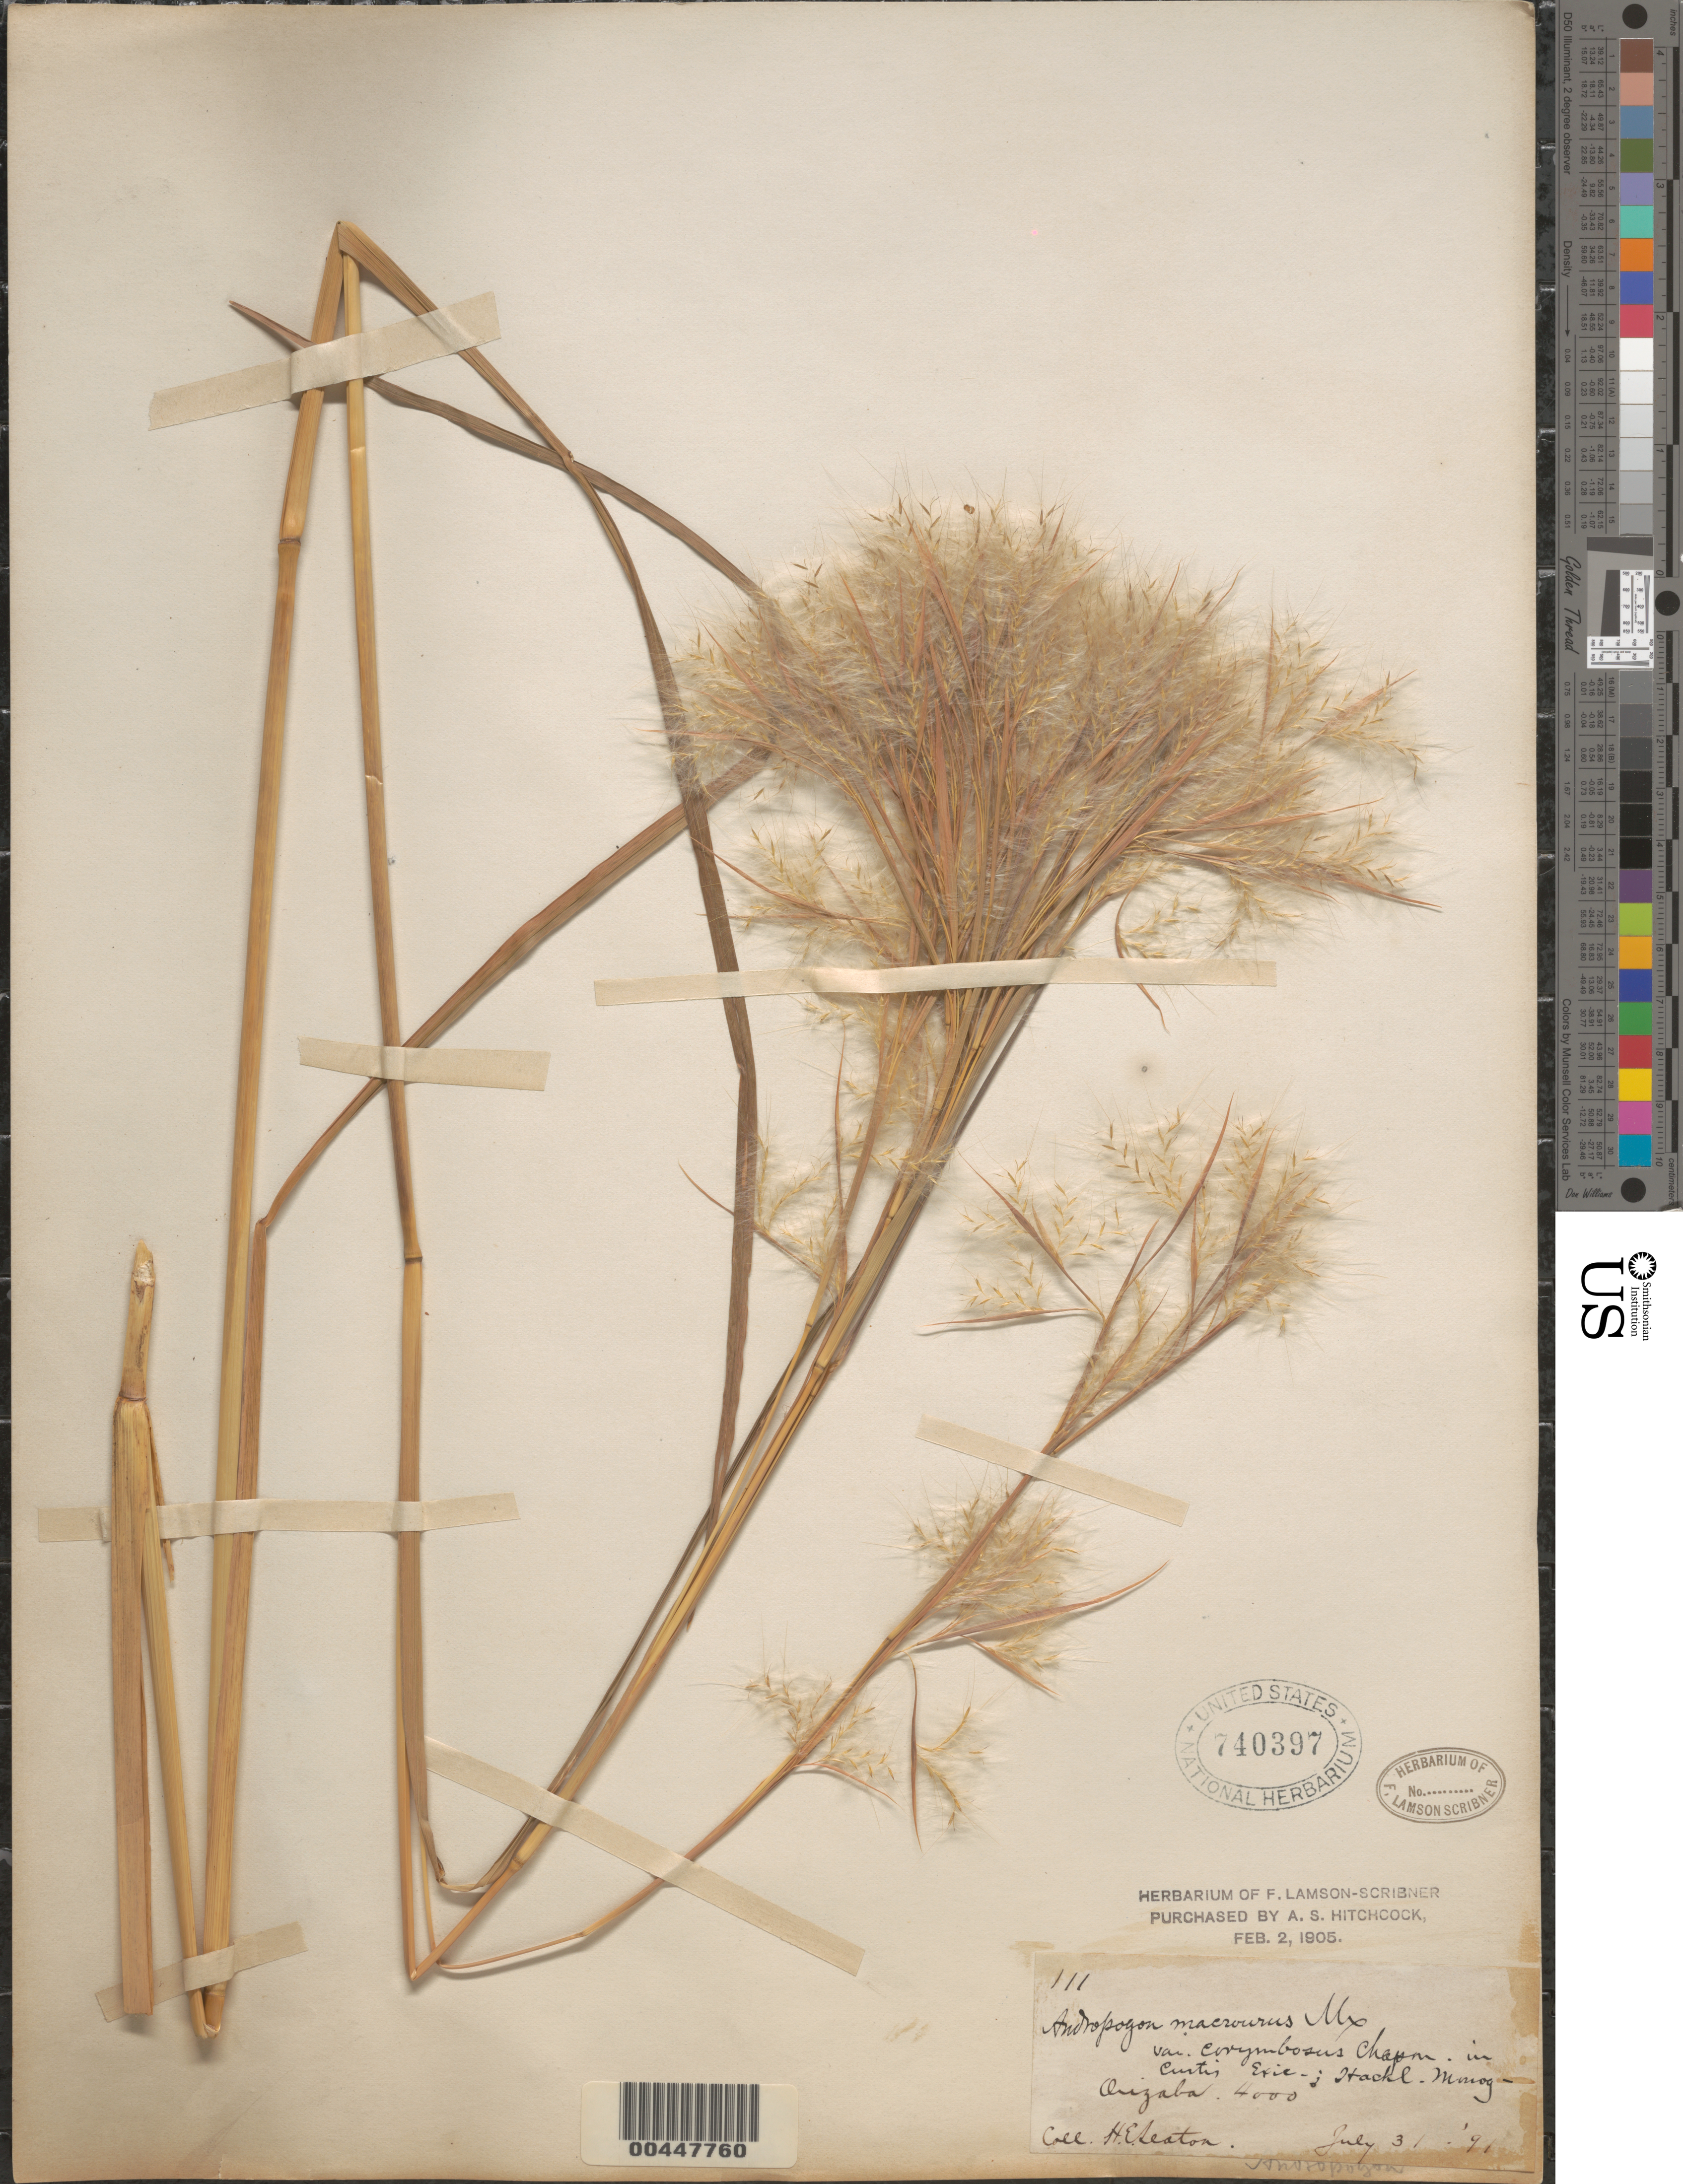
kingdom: Plantae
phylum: Tracheophyta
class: Liliopsida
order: Poales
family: Poaceae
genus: Andropogon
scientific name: Andropogon glomeratus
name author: (Walter) Britton, Stearns & Poggenb.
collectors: H. E. Seaton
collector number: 111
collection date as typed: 31 Jul 1891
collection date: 1891-07-31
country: Mexico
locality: Orizaba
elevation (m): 1219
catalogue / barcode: US 740397